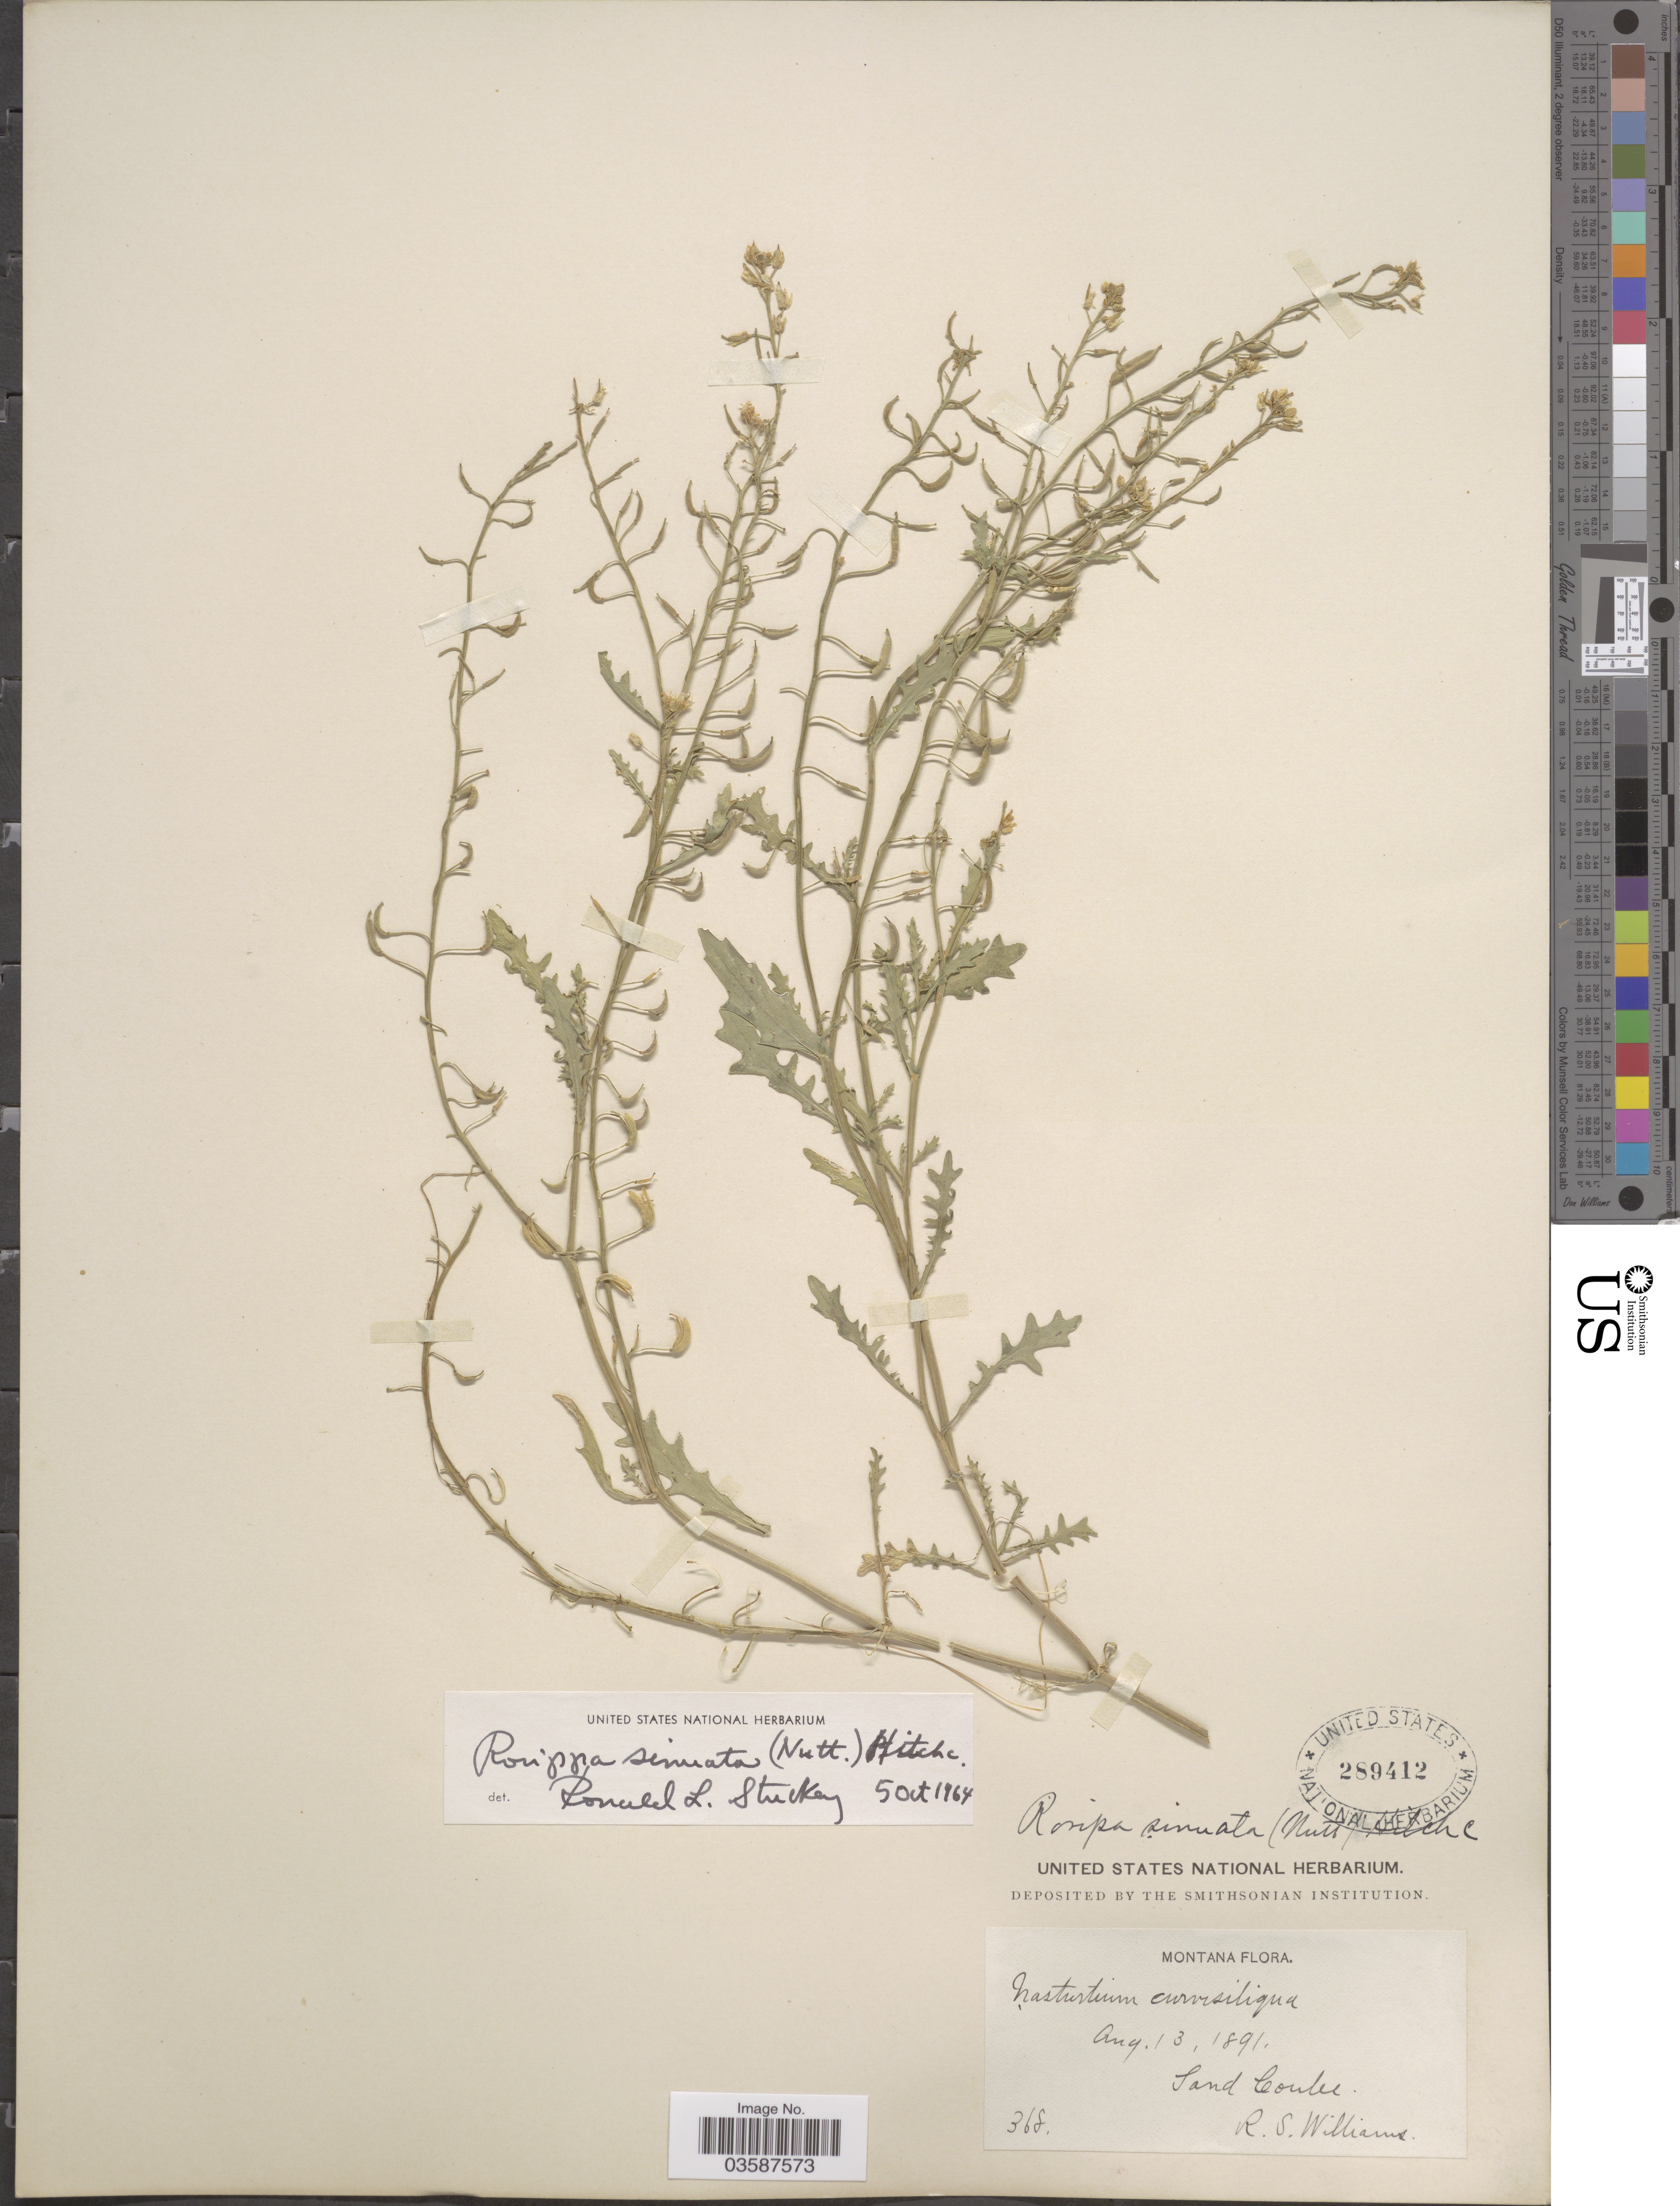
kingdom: Plantae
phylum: Tracheophyta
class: Magnoliopsida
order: Brassicales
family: Brassicaceae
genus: Rorippa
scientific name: Rorippa sinuata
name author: (Nutt.) Hitchc.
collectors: R. S. Williams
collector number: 368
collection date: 1891-08-13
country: United States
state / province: Montana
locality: Sand Coulee.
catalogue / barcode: US 289412